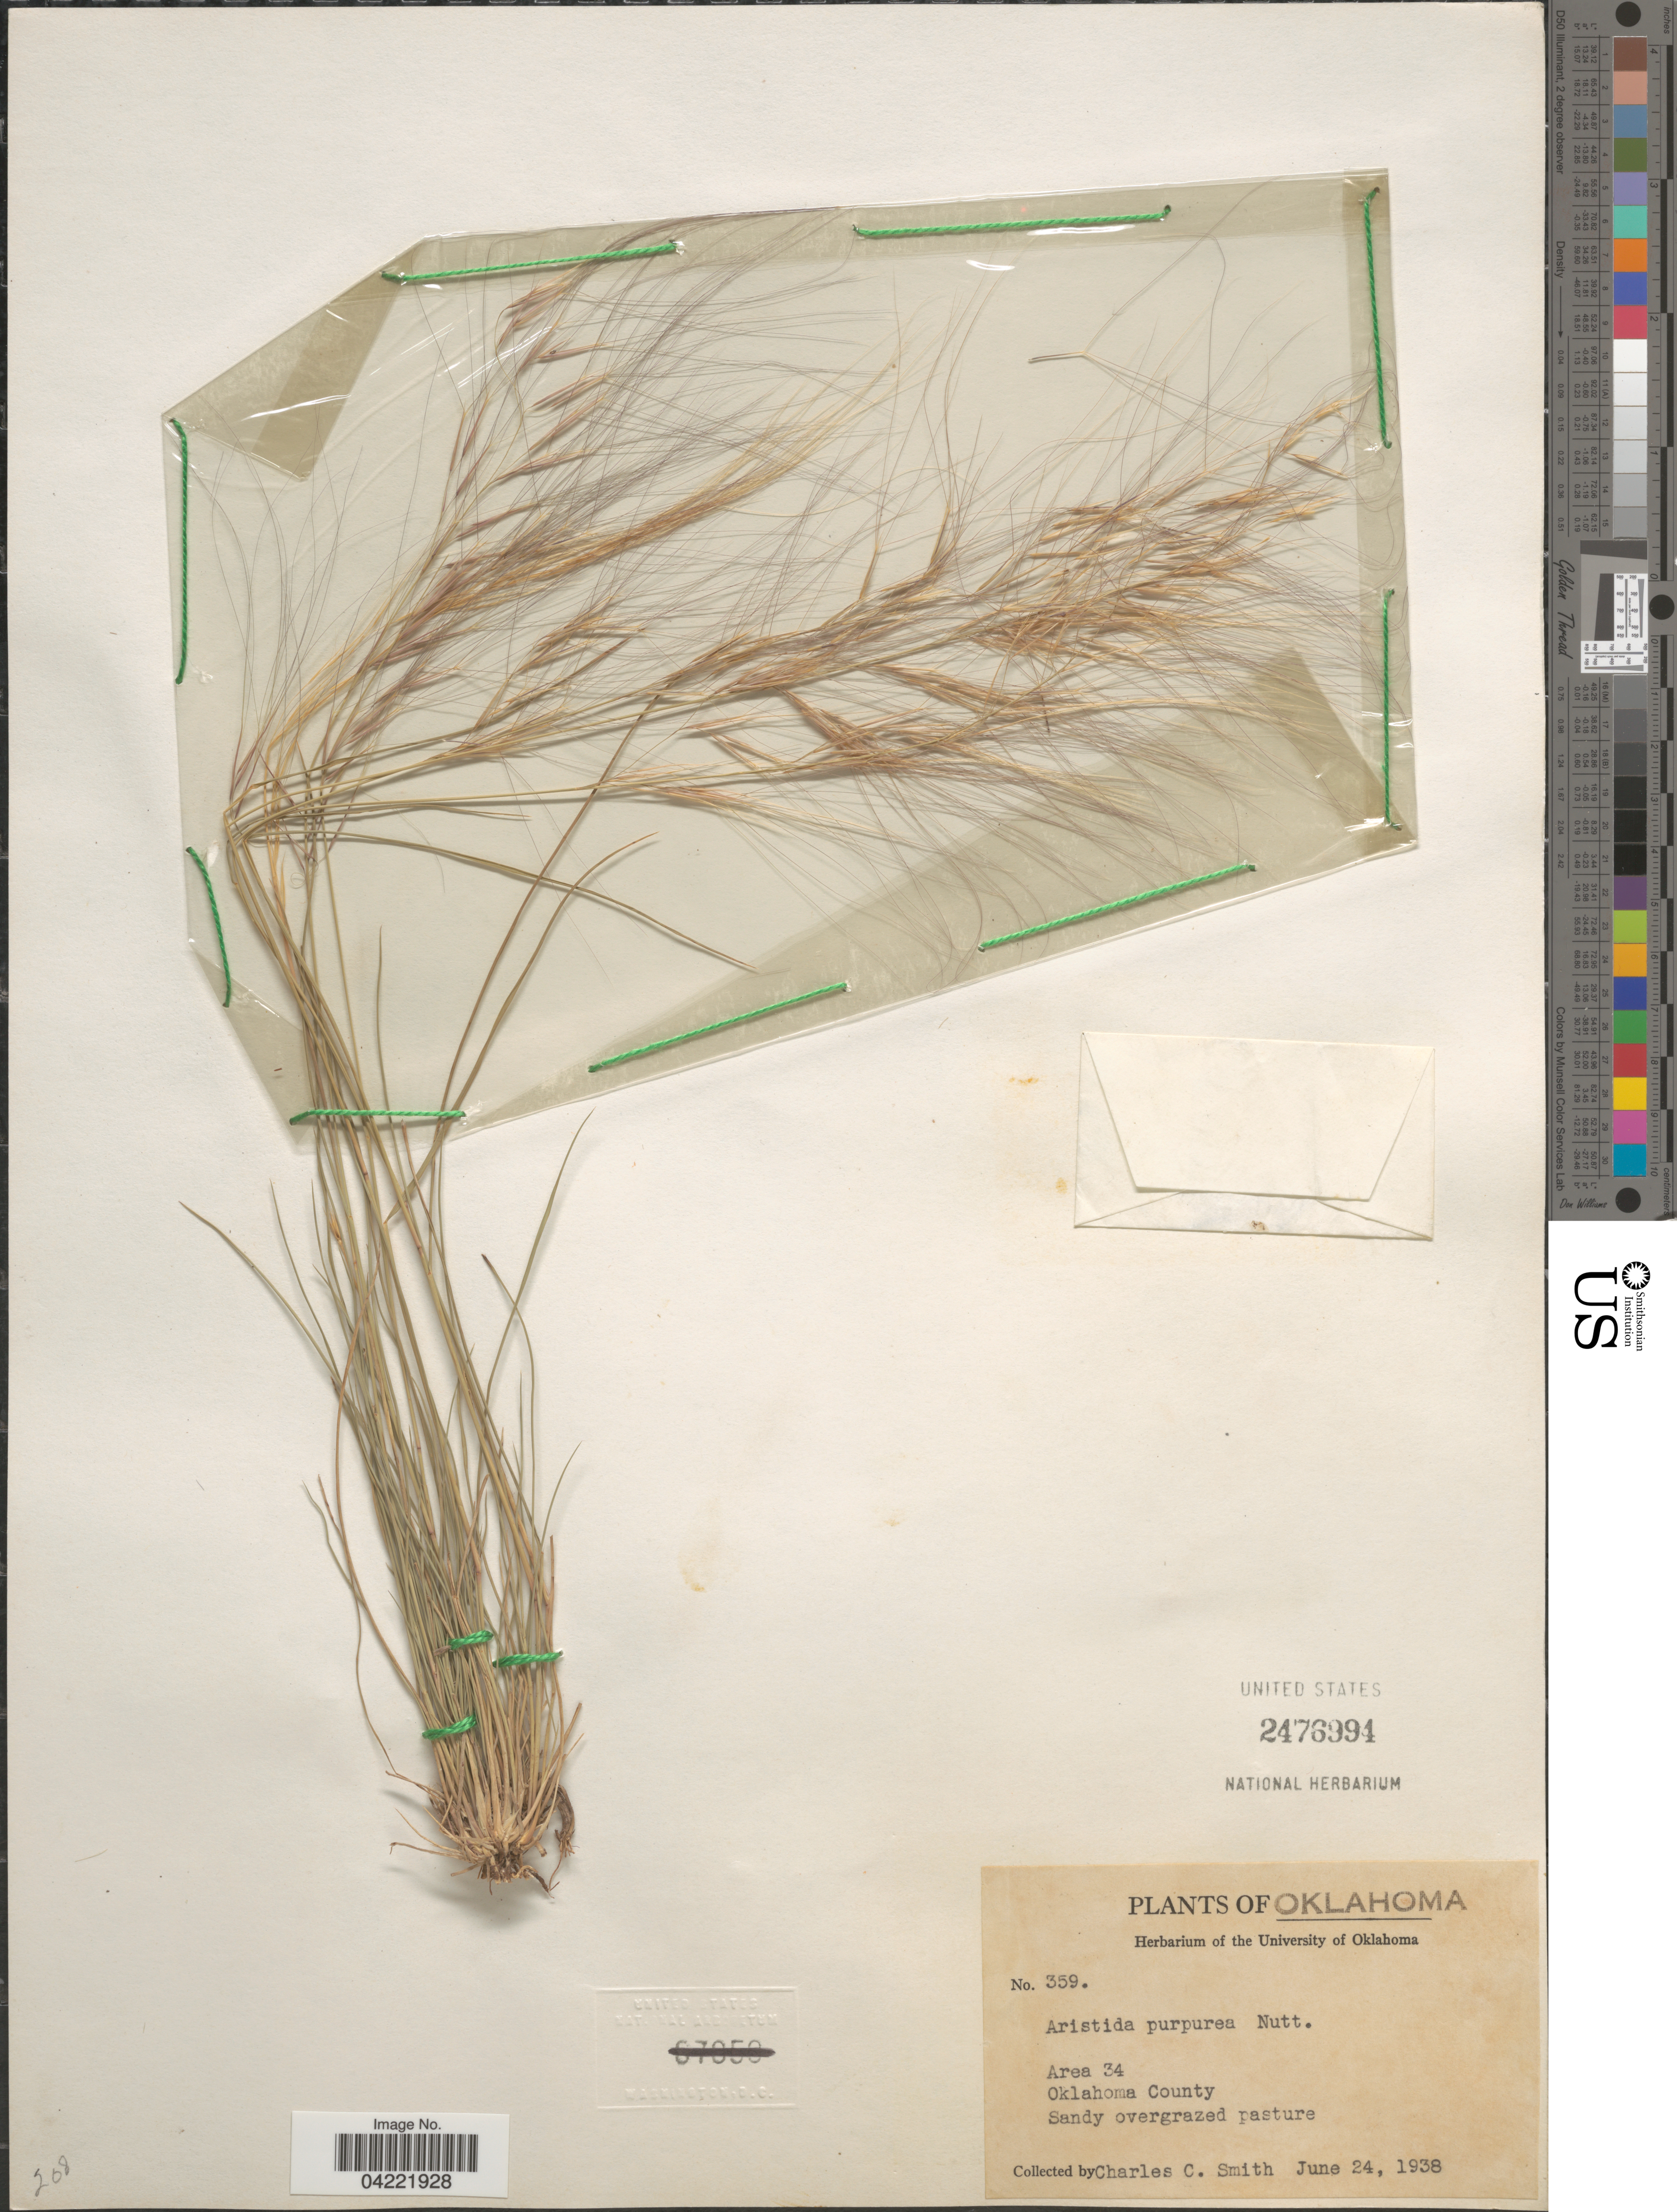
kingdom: Plantae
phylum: Tracheophyta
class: Liliopsida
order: Poales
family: Poaceae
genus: Aristida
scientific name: Aristida purpurea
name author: Nutt.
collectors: Ch. C. Smith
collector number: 359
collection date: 1938-06-24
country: United States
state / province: Oklahoma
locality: Area 34. Oklahoma County. Sandy overgrazed pasture.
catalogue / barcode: US 2476994